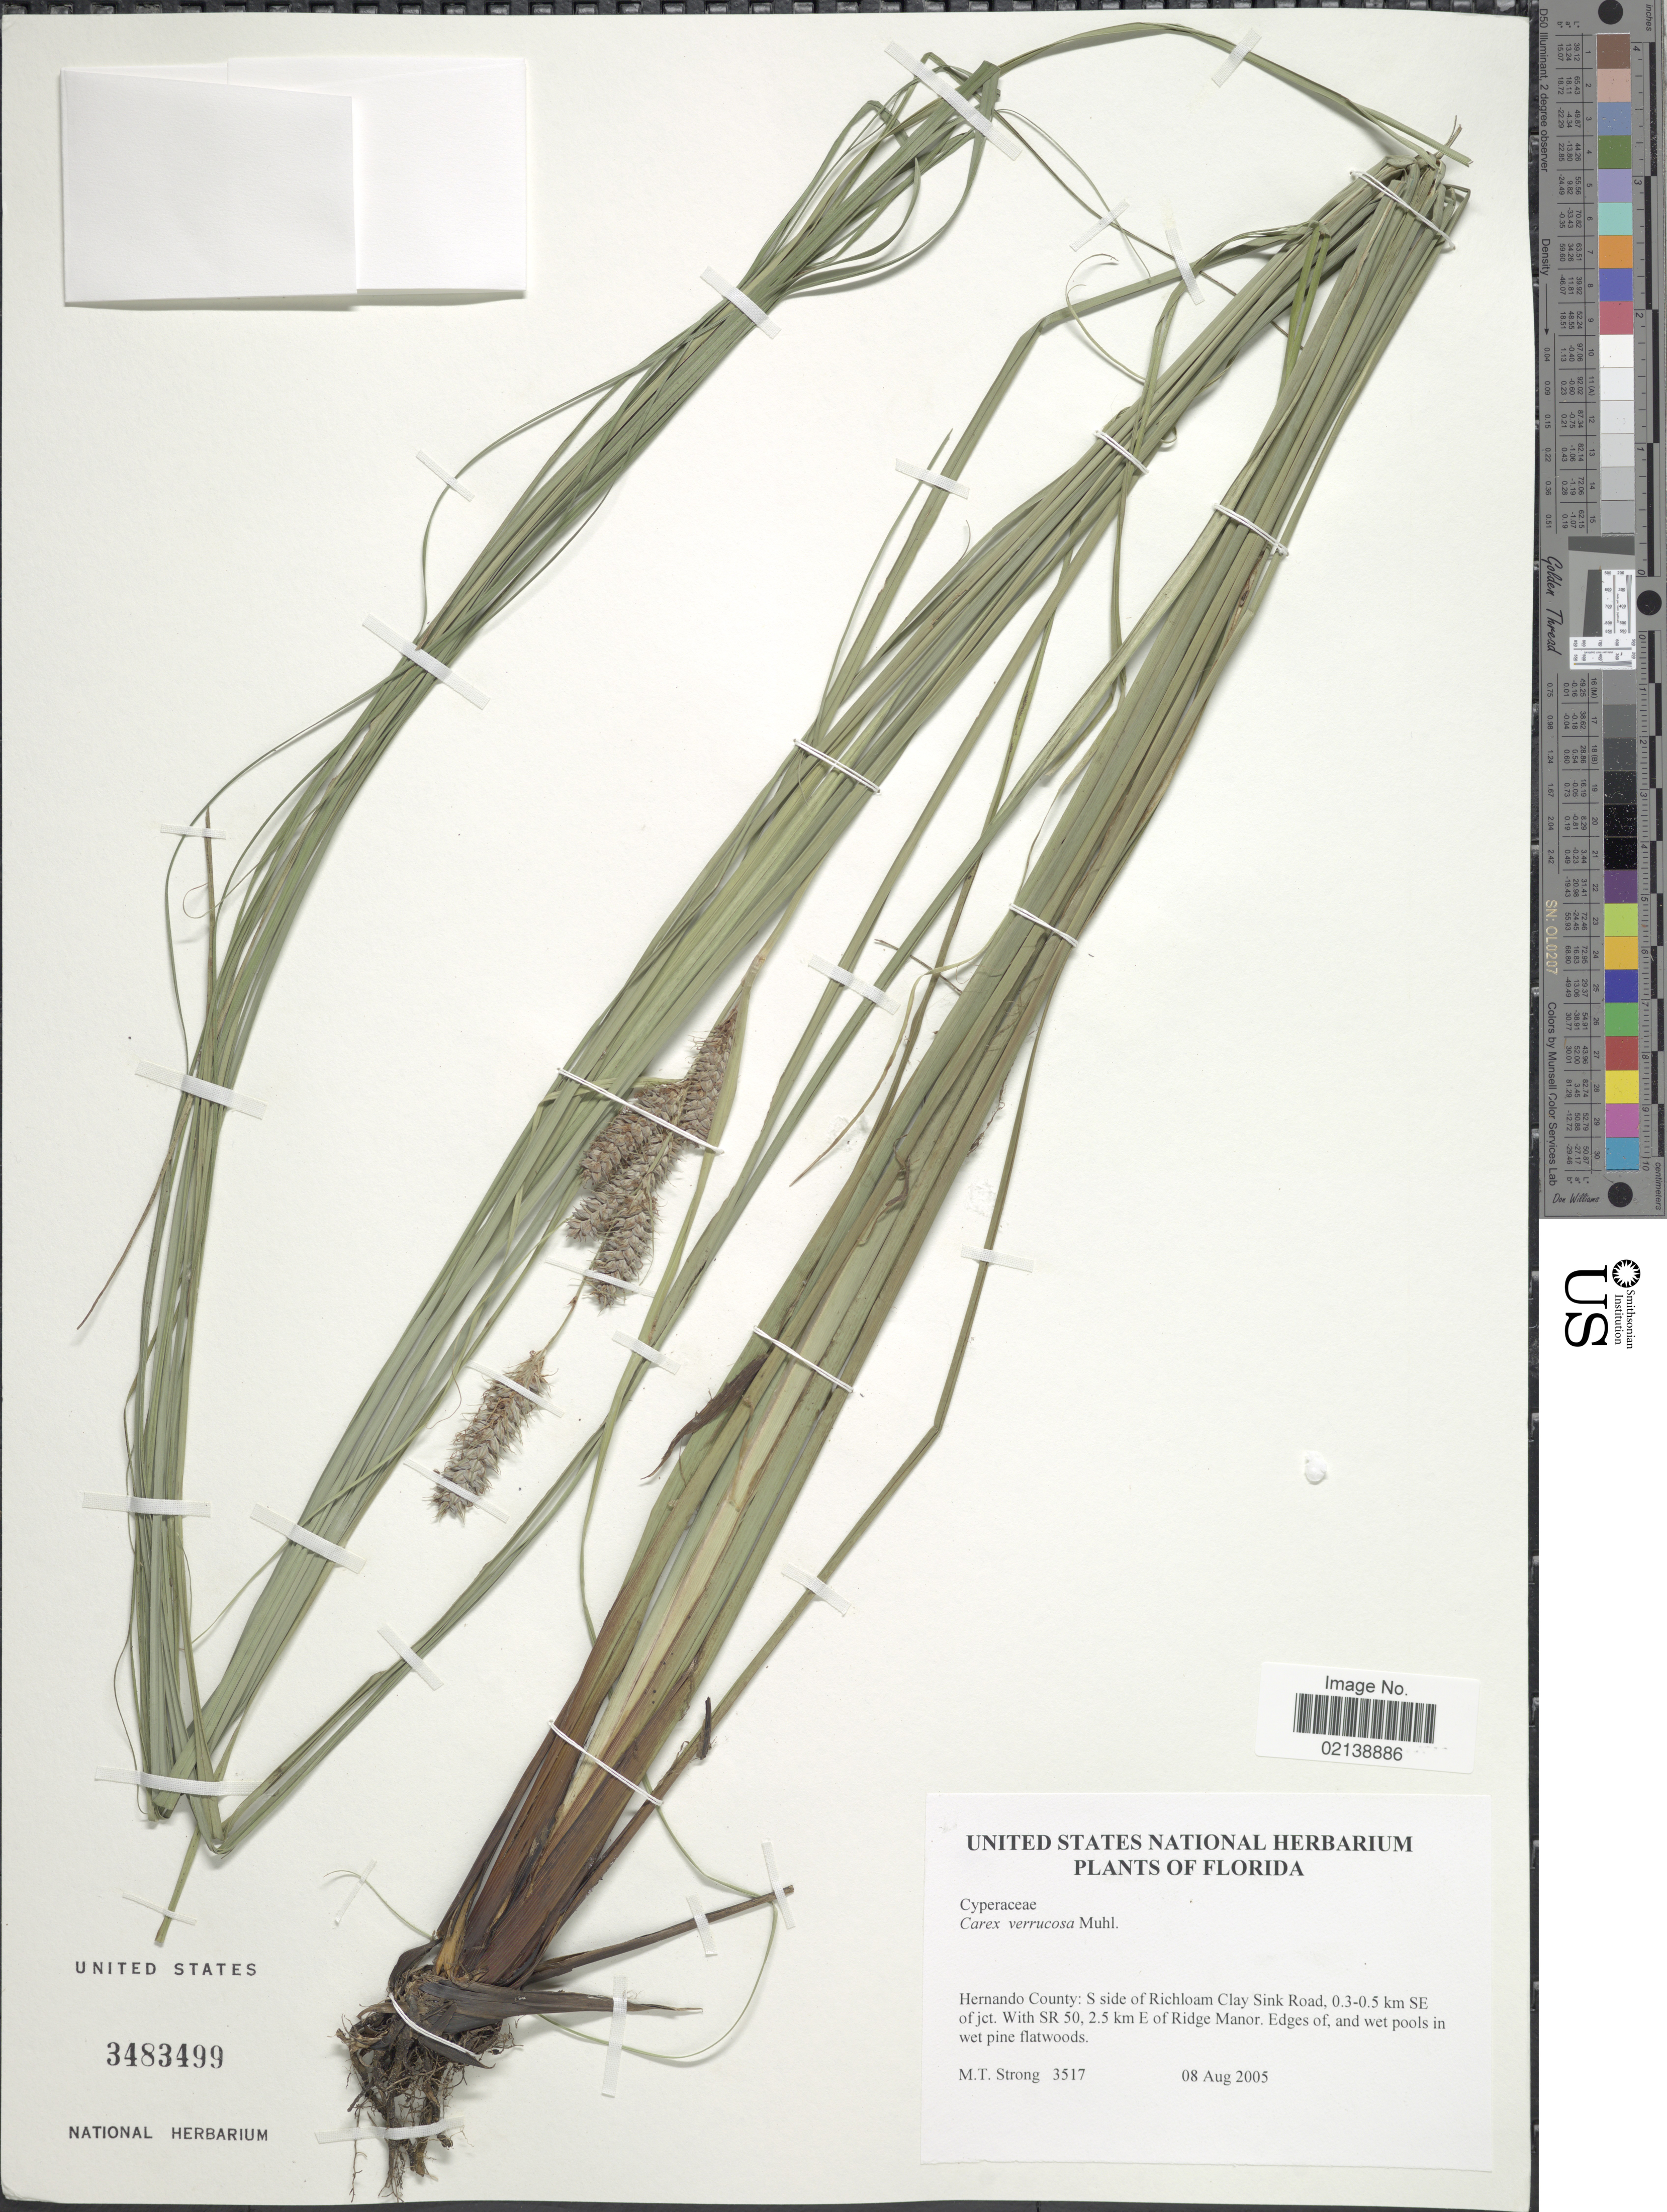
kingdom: Plantae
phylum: Tracheophyta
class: Liliopsida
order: Poales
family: Cyperaceae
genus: Carex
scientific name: Carex verrucosa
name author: Muhl.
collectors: M. T. Strong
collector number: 3517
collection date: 2005-08-08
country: United States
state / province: Florida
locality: Hernando County: S side of Richloam Clay Sink Road, 0.3-0.5 km SE of jct. With SR 50, 2.5 km E of Ridge Manor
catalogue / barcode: US 3483499